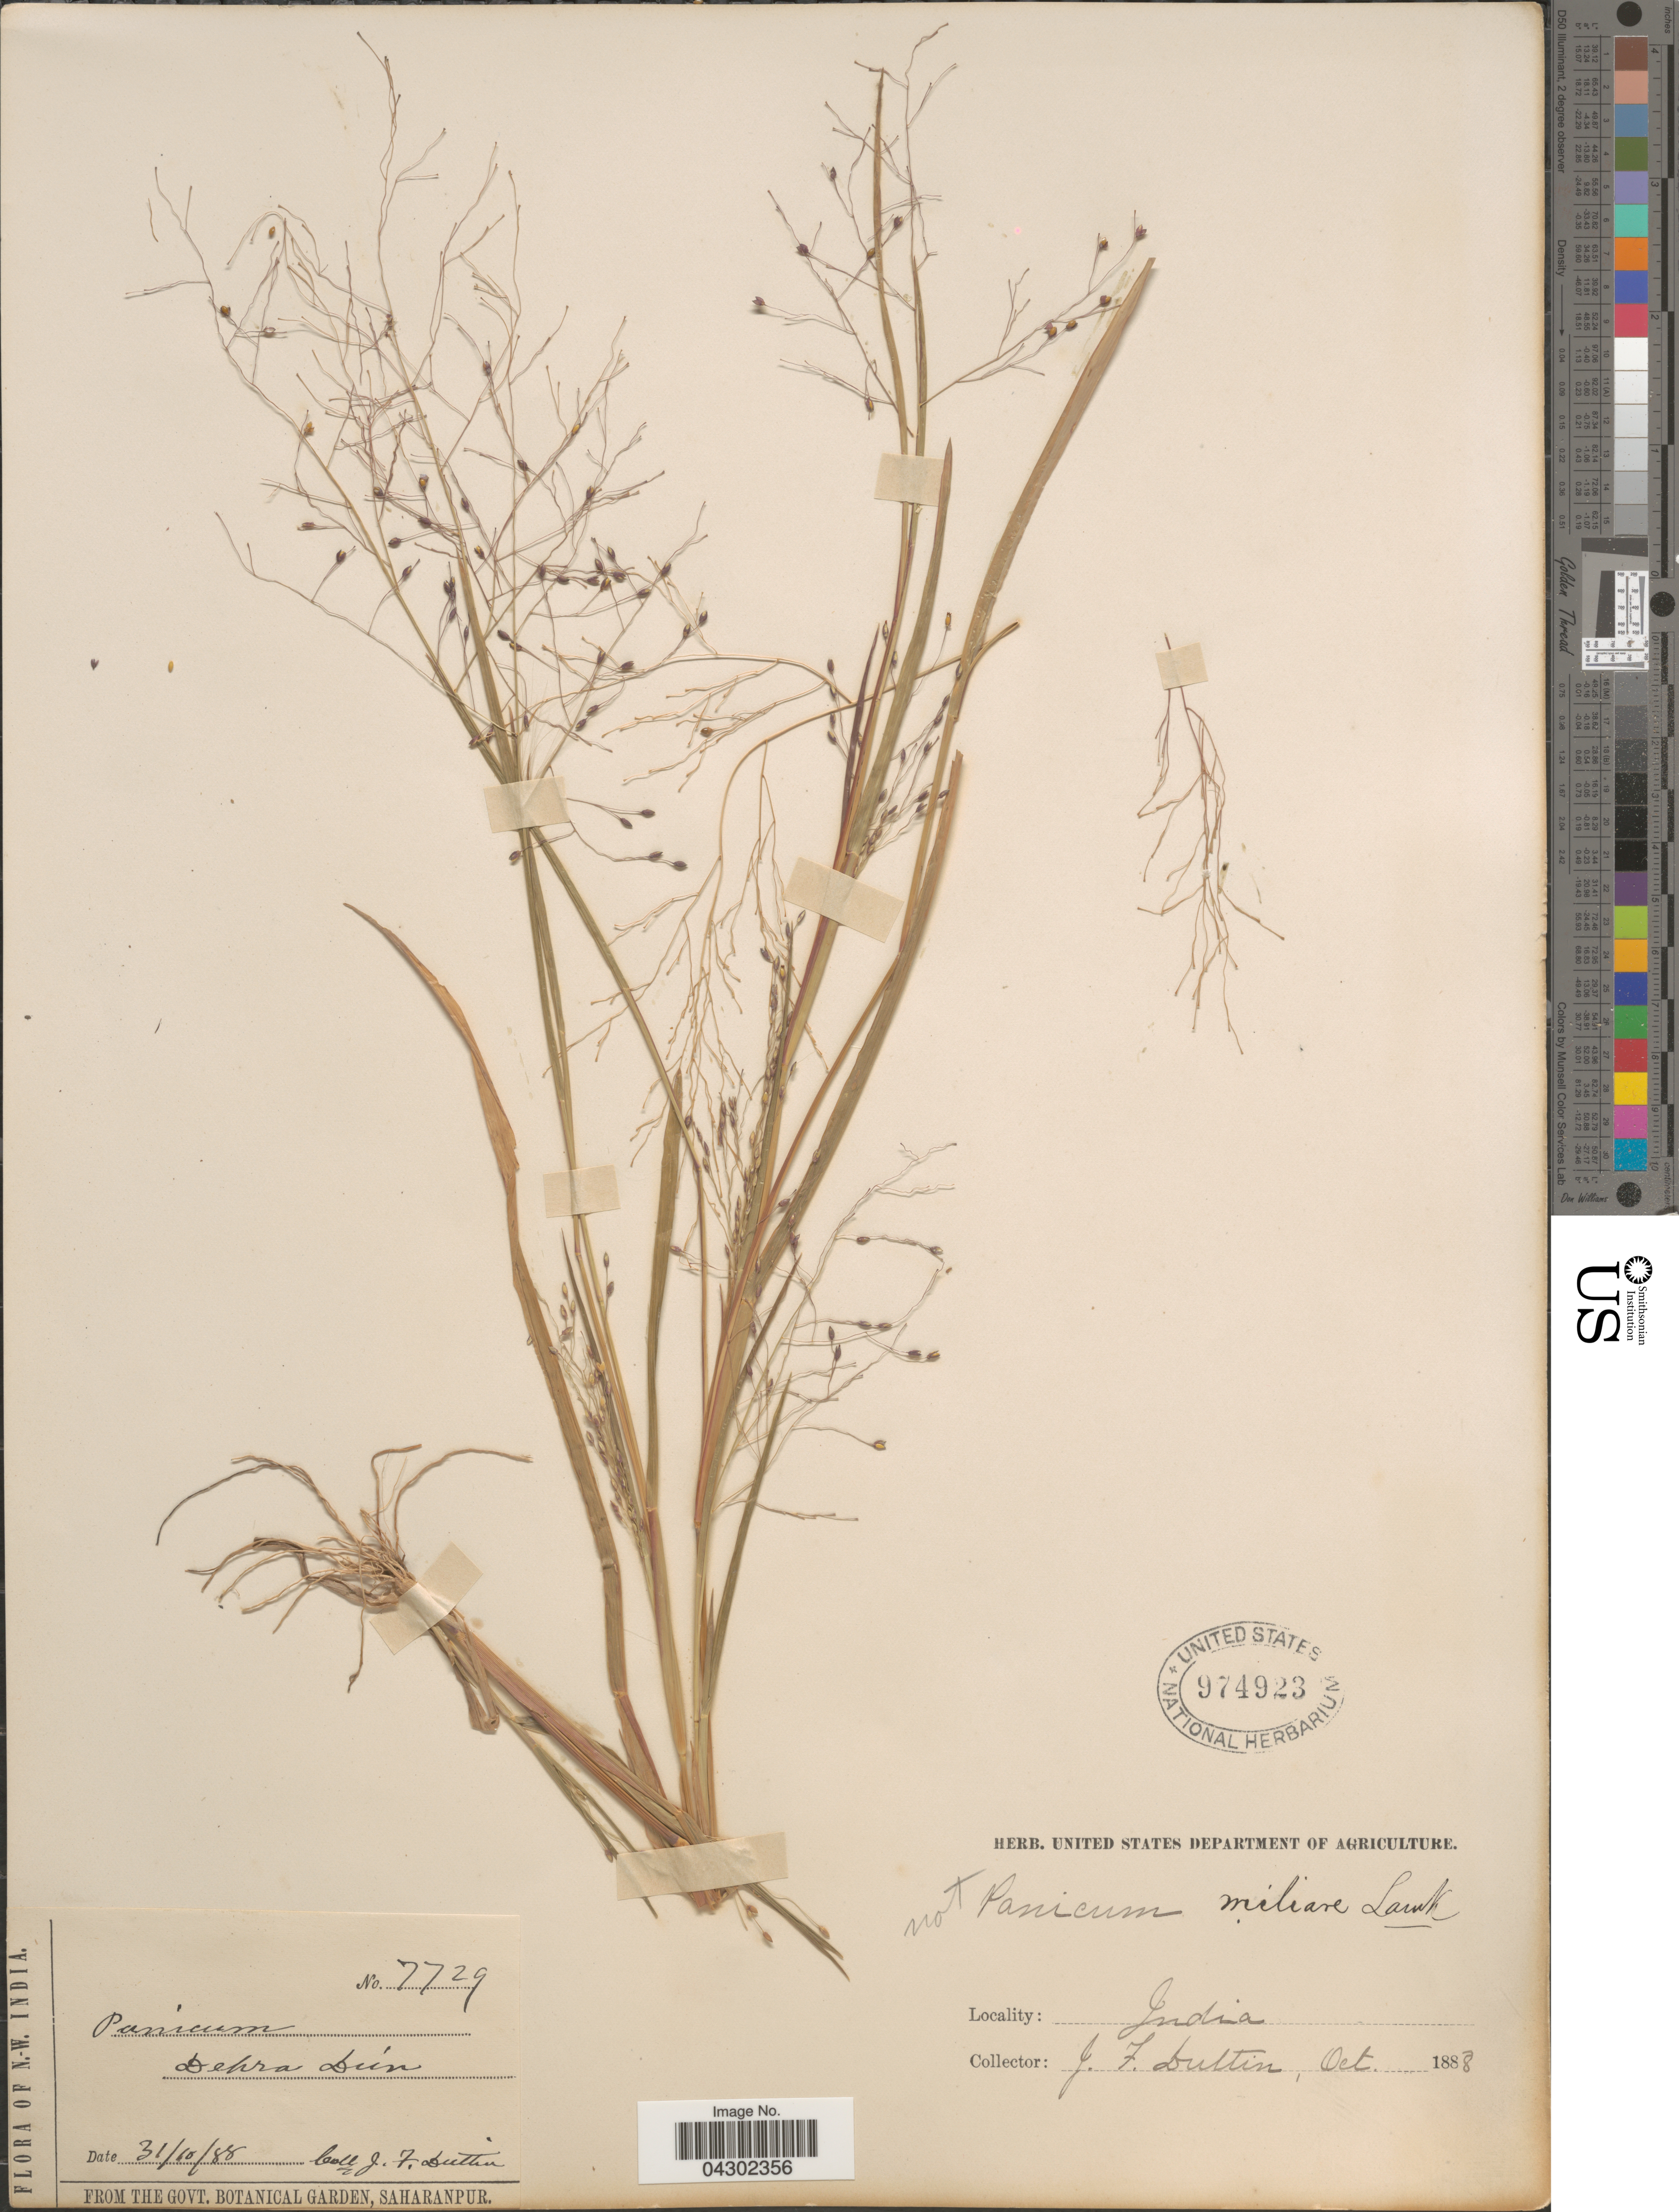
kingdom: Plantae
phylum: Tracheophyta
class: Liliopsida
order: Poales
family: Poaceae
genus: Panicum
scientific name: Panicum sumatrense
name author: P. Roth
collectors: J. F. Duthie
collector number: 7729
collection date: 1888-10-31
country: India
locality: N.-W. India. dehra Dún.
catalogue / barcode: US 974923